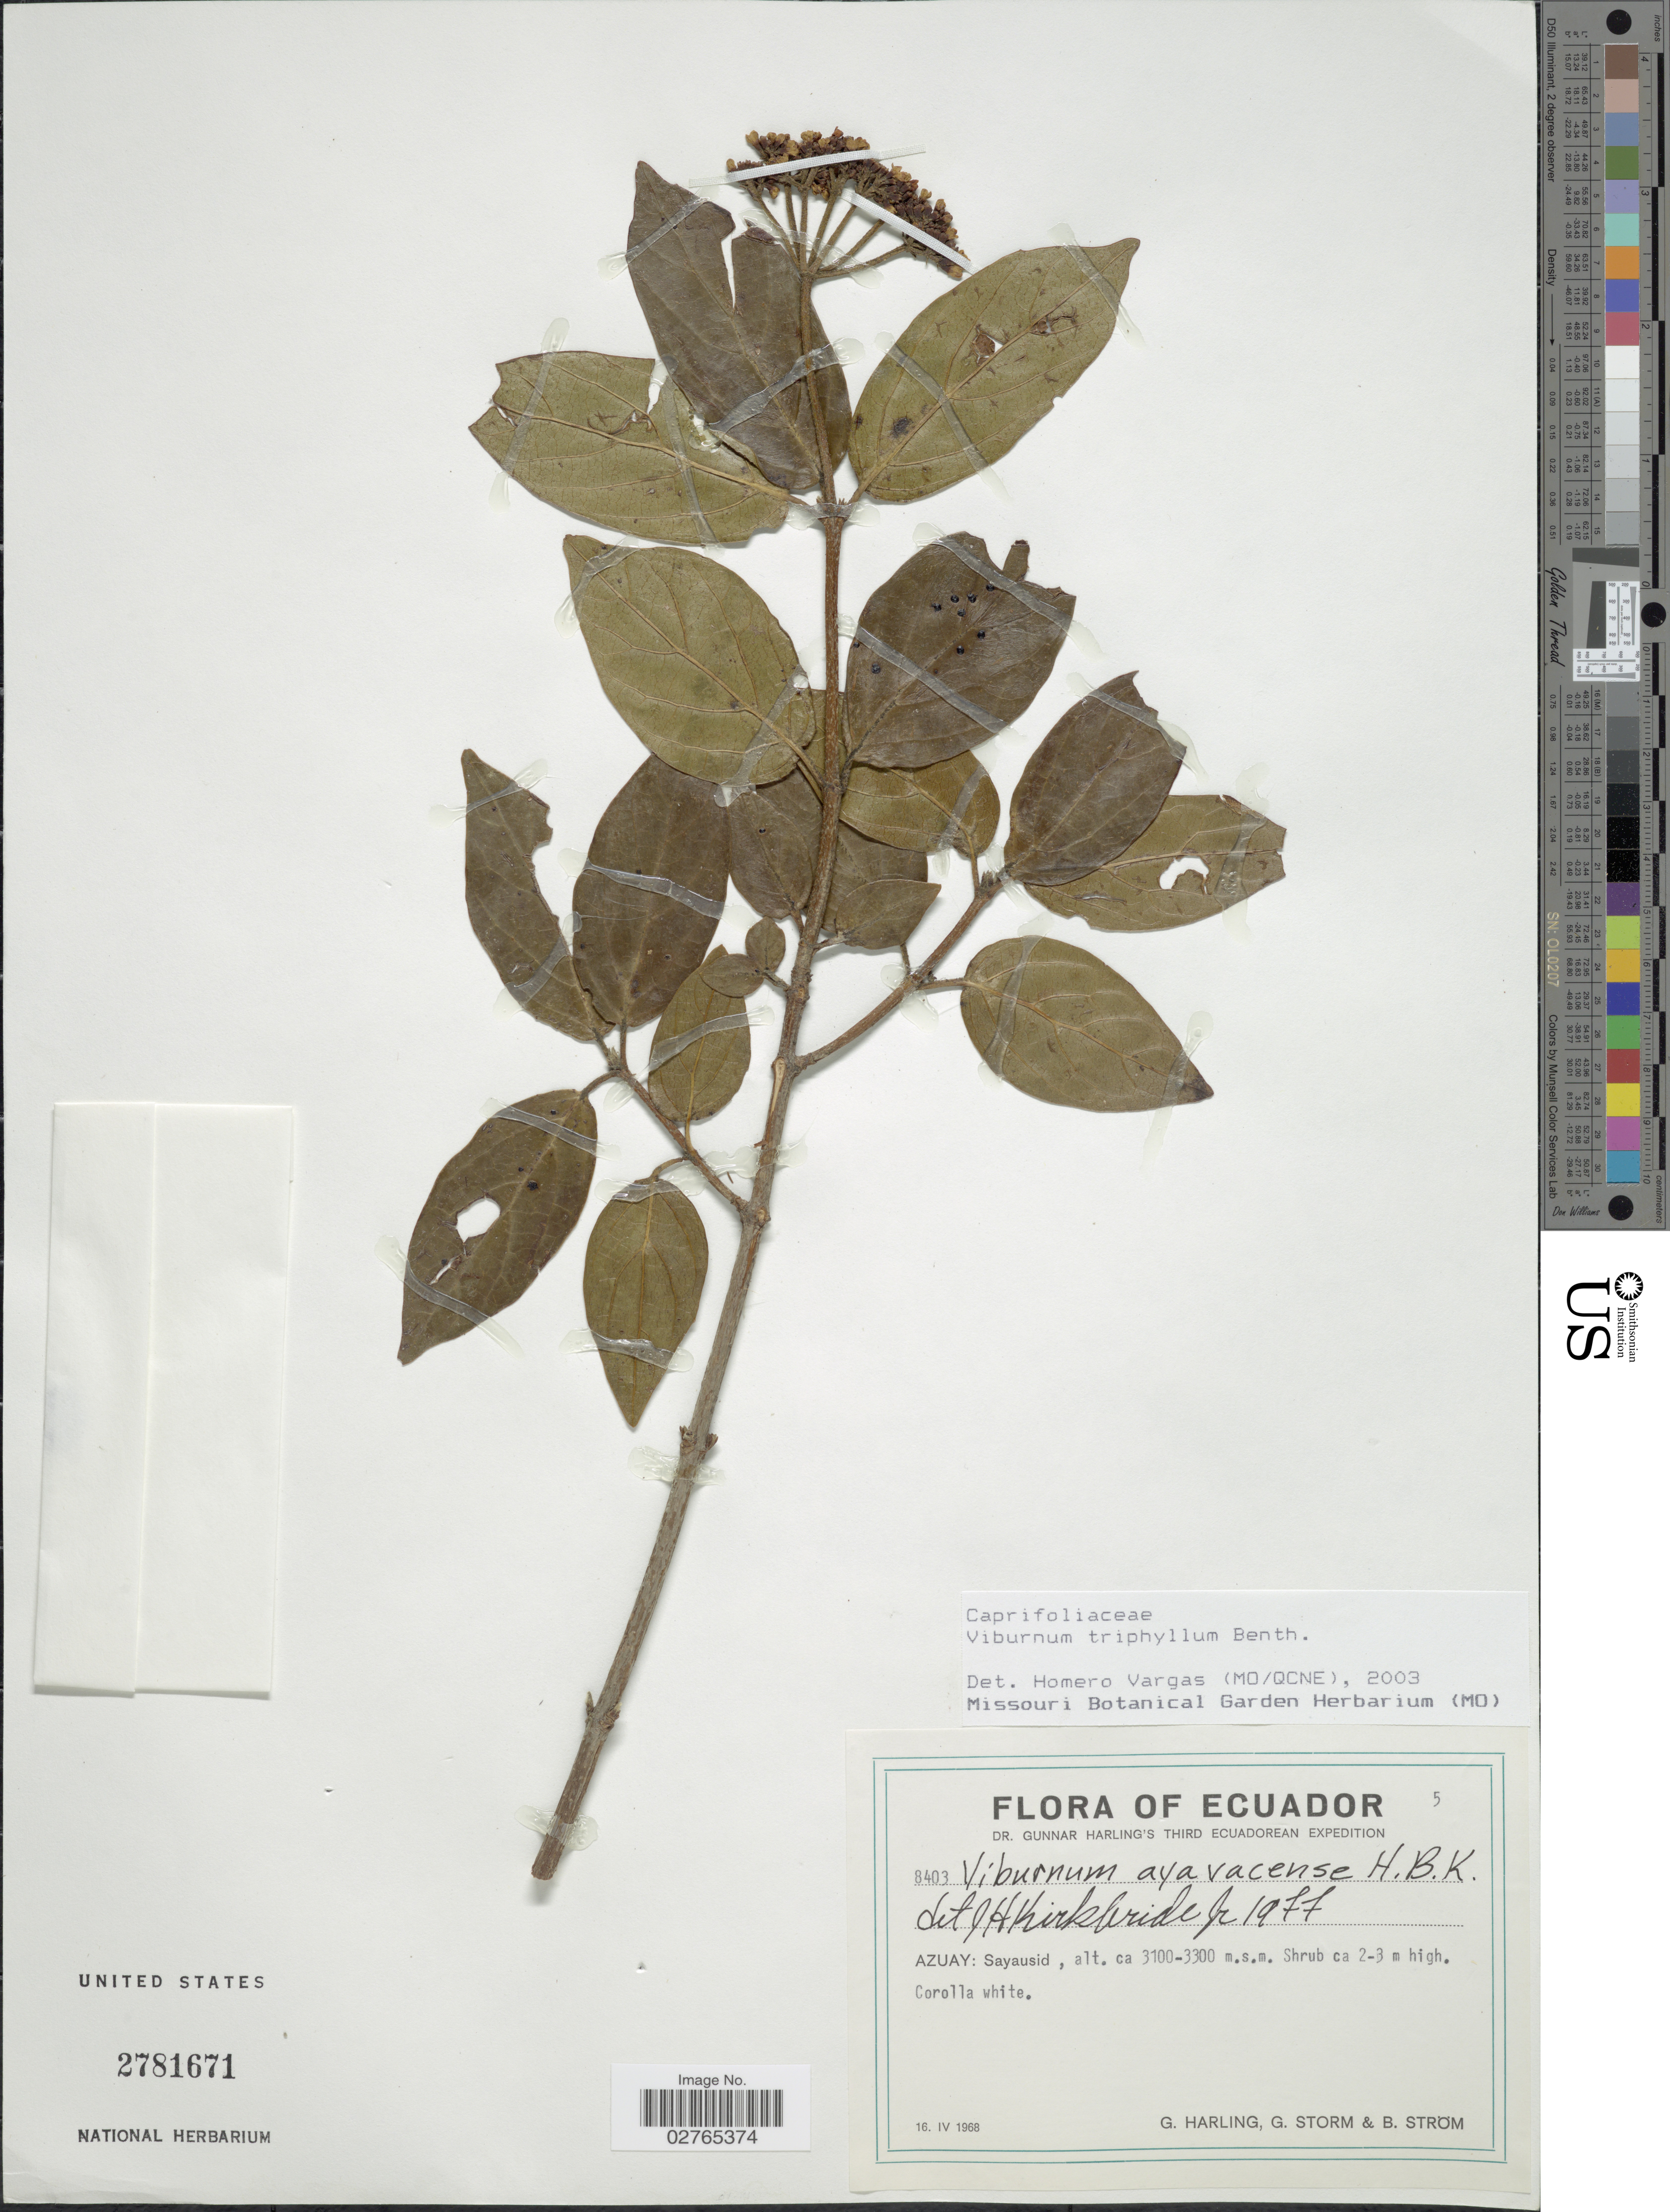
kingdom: Plantae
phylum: Tracheophyta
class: Magnoliopsida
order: Dipsacales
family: Viburnaceae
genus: Viburnum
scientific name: Viburnum triphyllum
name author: Benth.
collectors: G. Harling, G. Storm & B. Ström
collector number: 8403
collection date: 1968-04-16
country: Ecuador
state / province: Azuay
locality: Sayausid.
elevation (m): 3100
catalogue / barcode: US 2781671